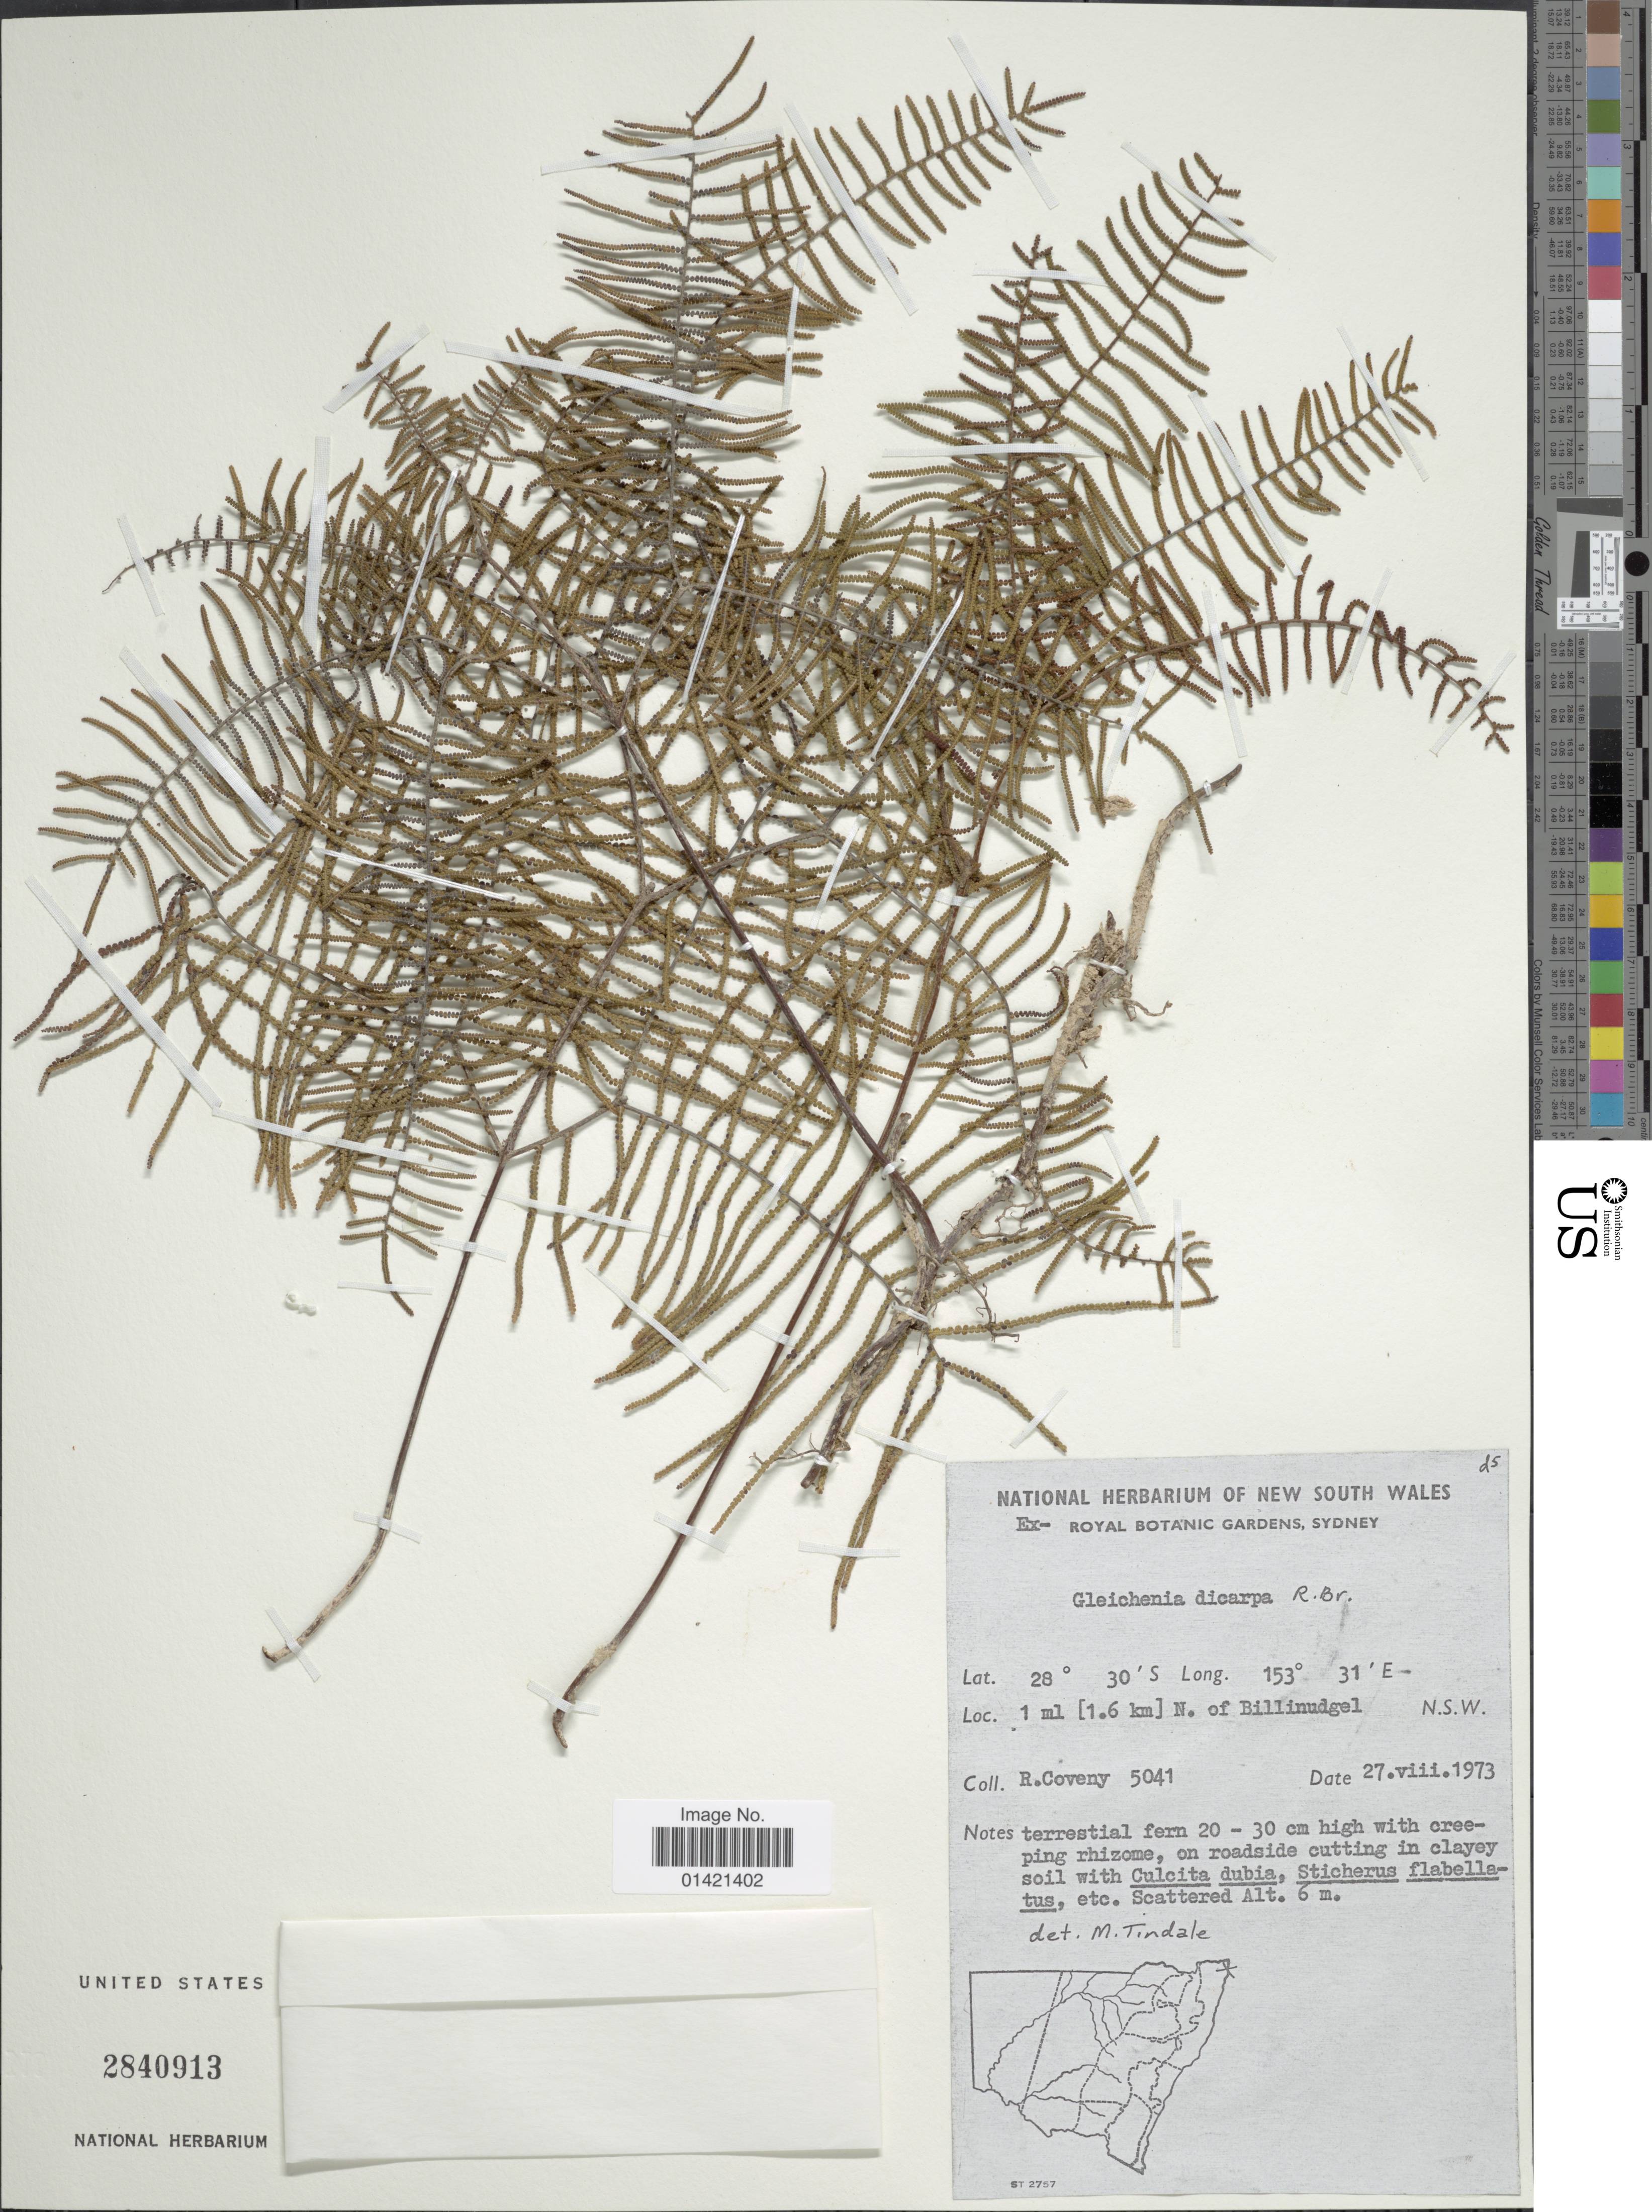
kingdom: Plantae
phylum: Tracheophyta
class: Polypodiopsida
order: Gleicheniales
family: Gleicheniaceae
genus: Gleichenia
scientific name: Gleichenia dicarpa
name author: R. Br.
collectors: R. Coveny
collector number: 5041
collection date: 1973-08-27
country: Australia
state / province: New South Wales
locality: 1 ml [1.6 km] N. of Billinudgel. N.S.W.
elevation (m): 6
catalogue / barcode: US 2840913